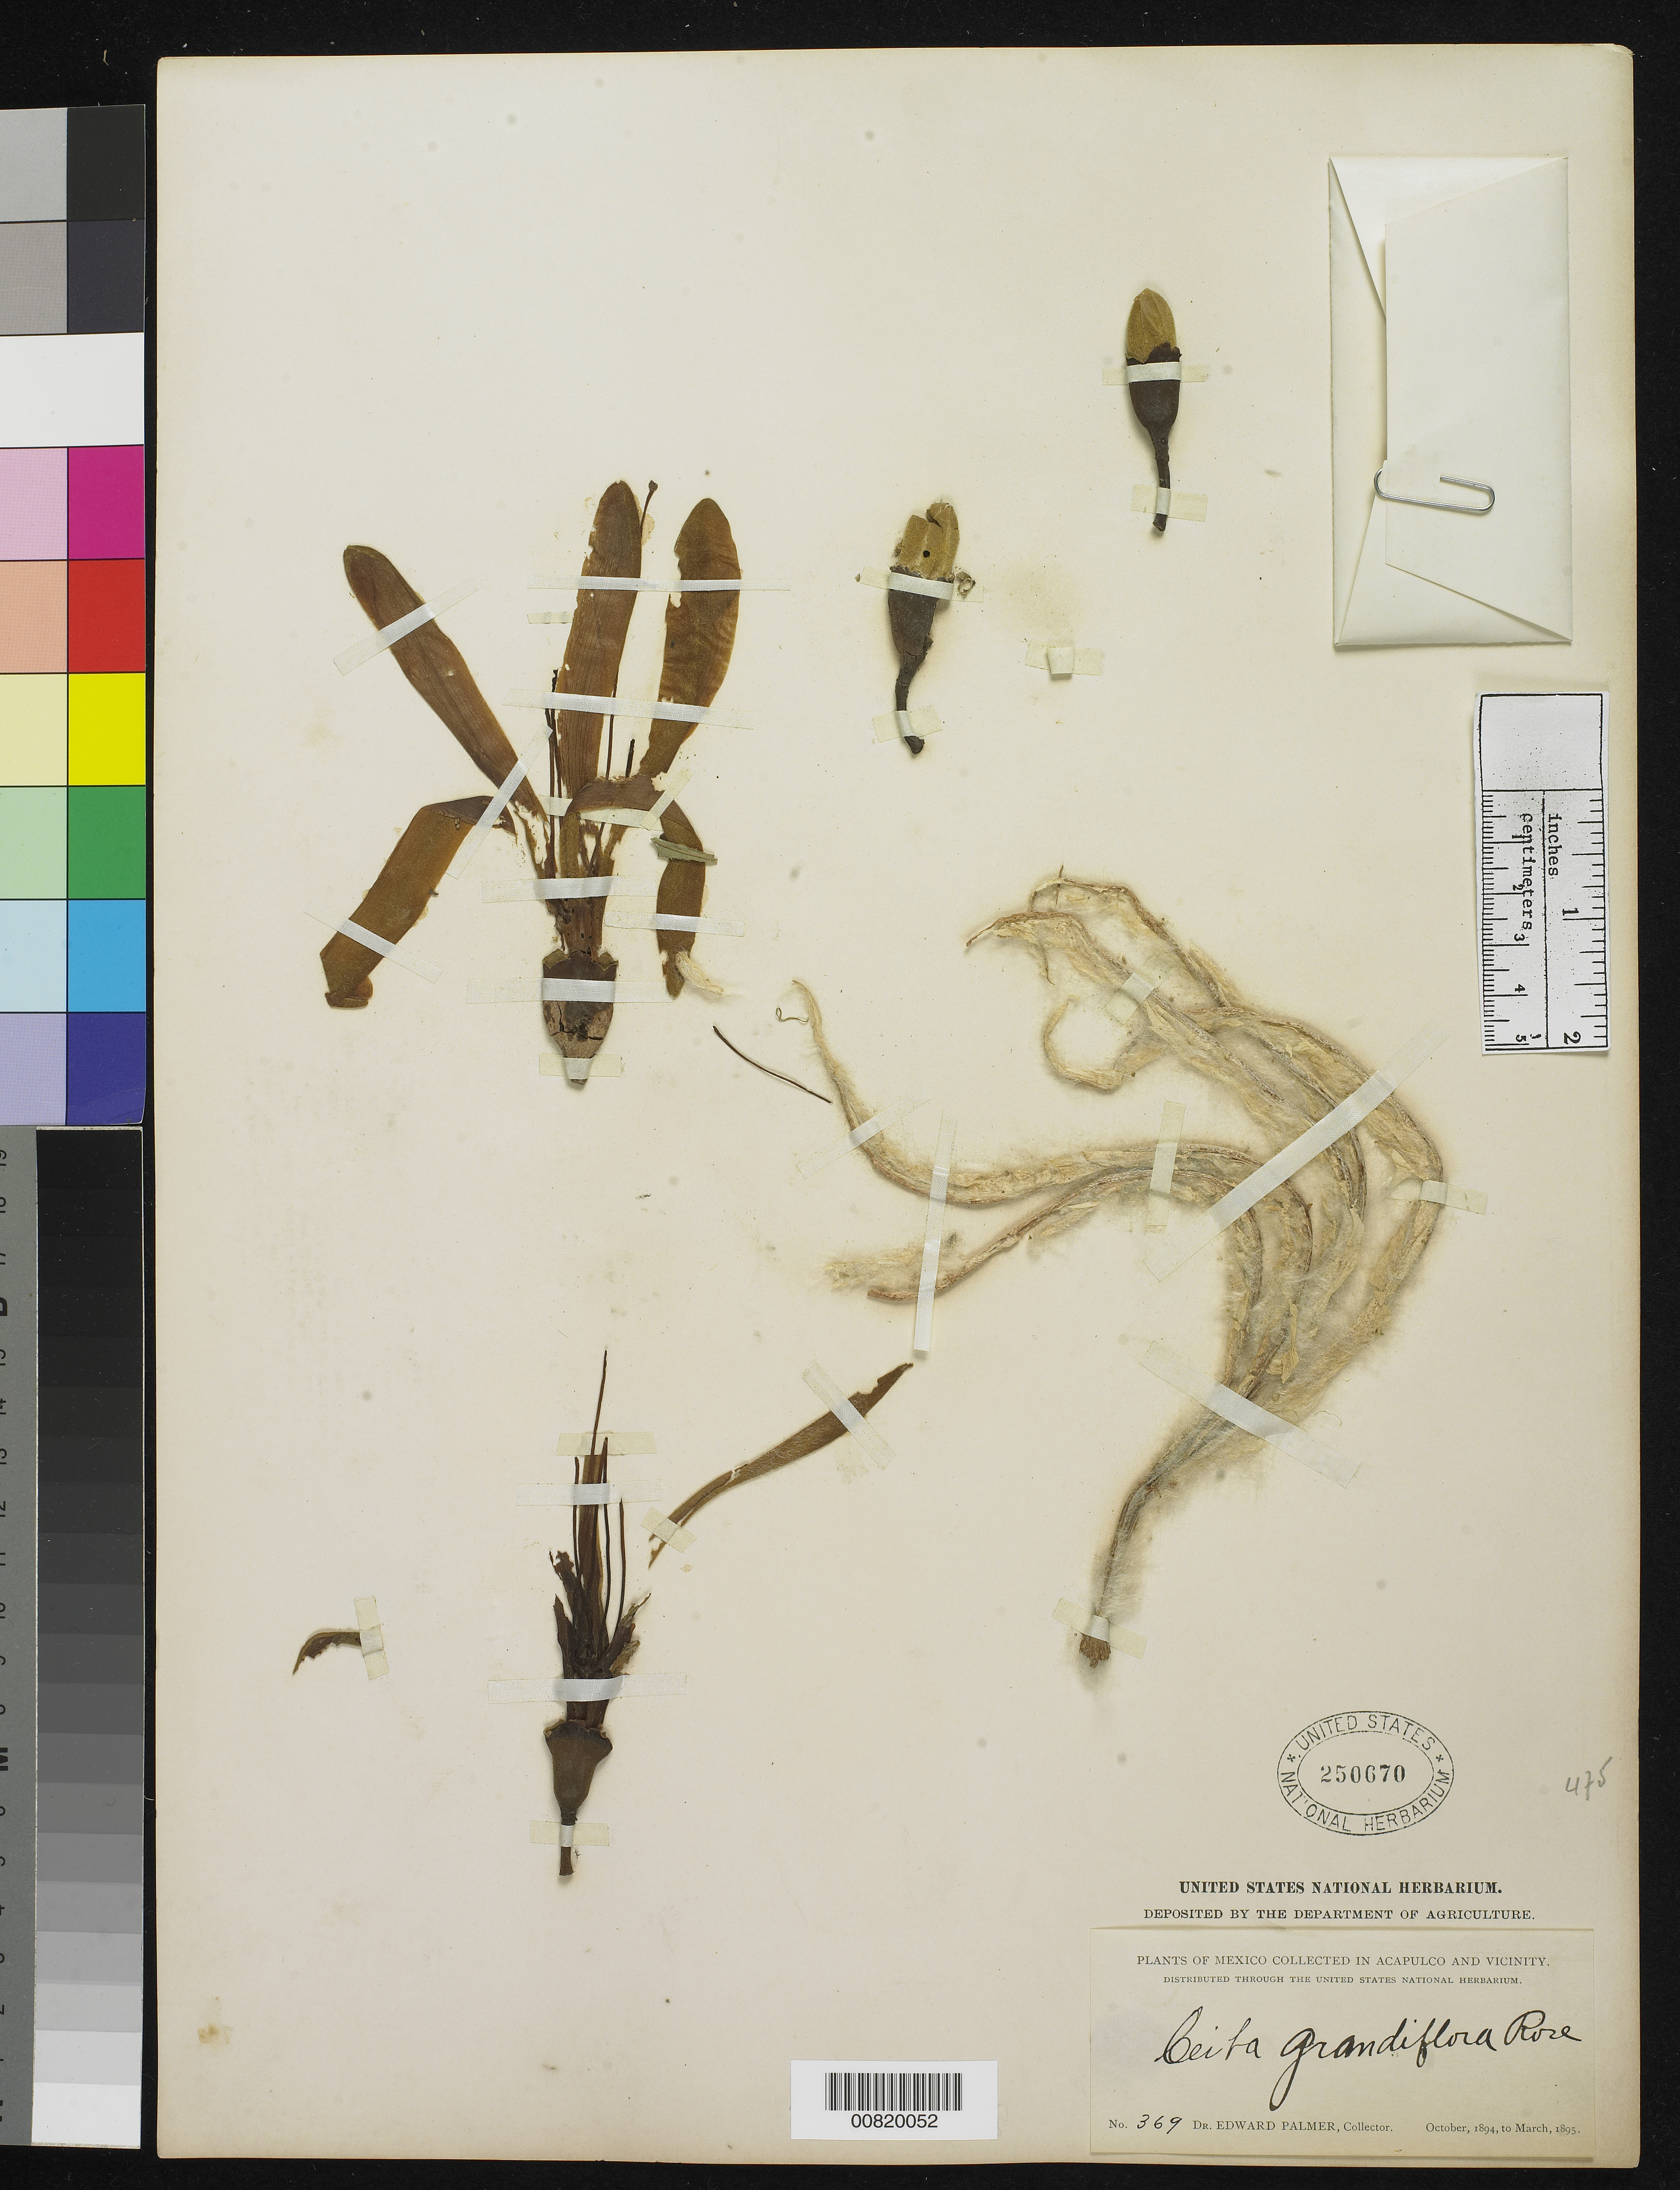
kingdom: Plantae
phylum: Tracheophyta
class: Magnoliopsida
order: Malvales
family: Malvaceae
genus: Ceiba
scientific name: Ceiba grandiflora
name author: Rose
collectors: E. Palmer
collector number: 369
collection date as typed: Oct 1894 to -- Mar 1895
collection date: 1894-10/1895-03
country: Mexico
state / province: Guerrero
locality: Acapulco, Guerrero and vicinity.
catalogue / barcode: US 250670